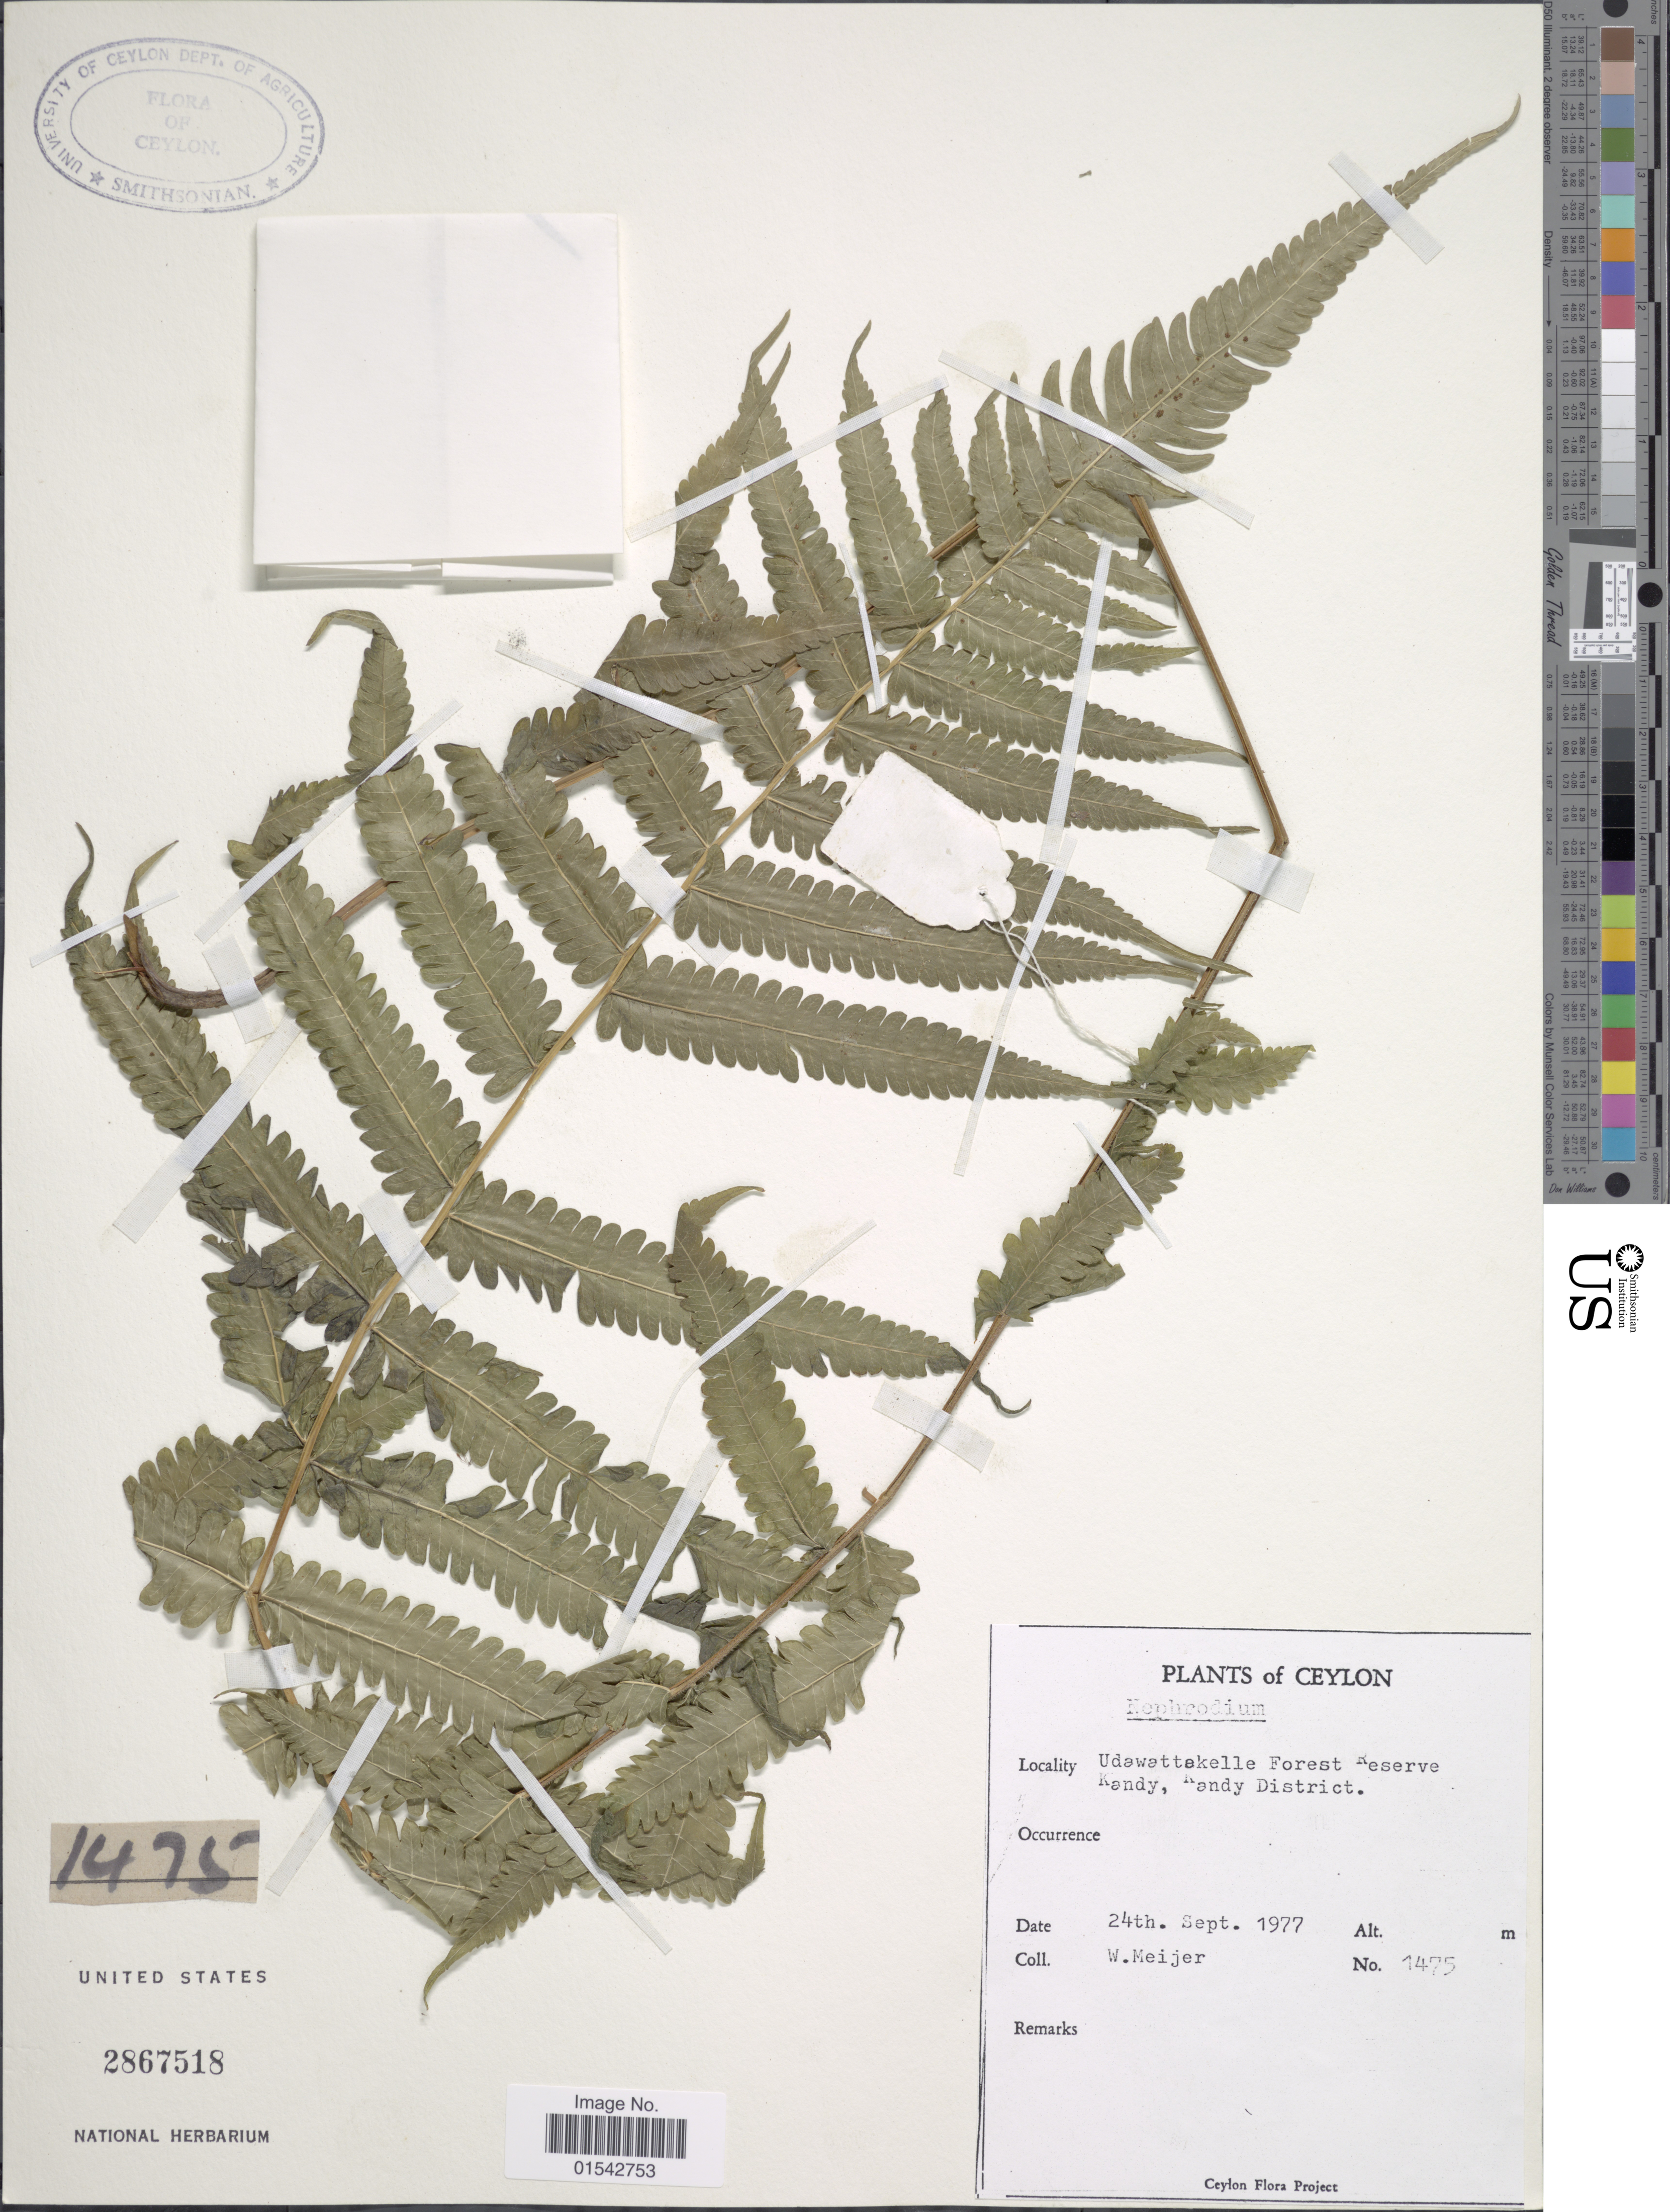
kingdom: Plantae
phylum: Tracheophyta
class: Polypodiopsida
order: Polypodiales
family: Thelypteridaceae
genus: Cyclosorus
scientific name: Cyclosorus sp.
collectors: W. Meijer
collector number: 1475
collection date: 1977-09-24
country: Sri Lanka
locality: Ceylon, Udawattakelle Forest Reserve kandy, Kandy District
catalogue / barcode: US 2867518